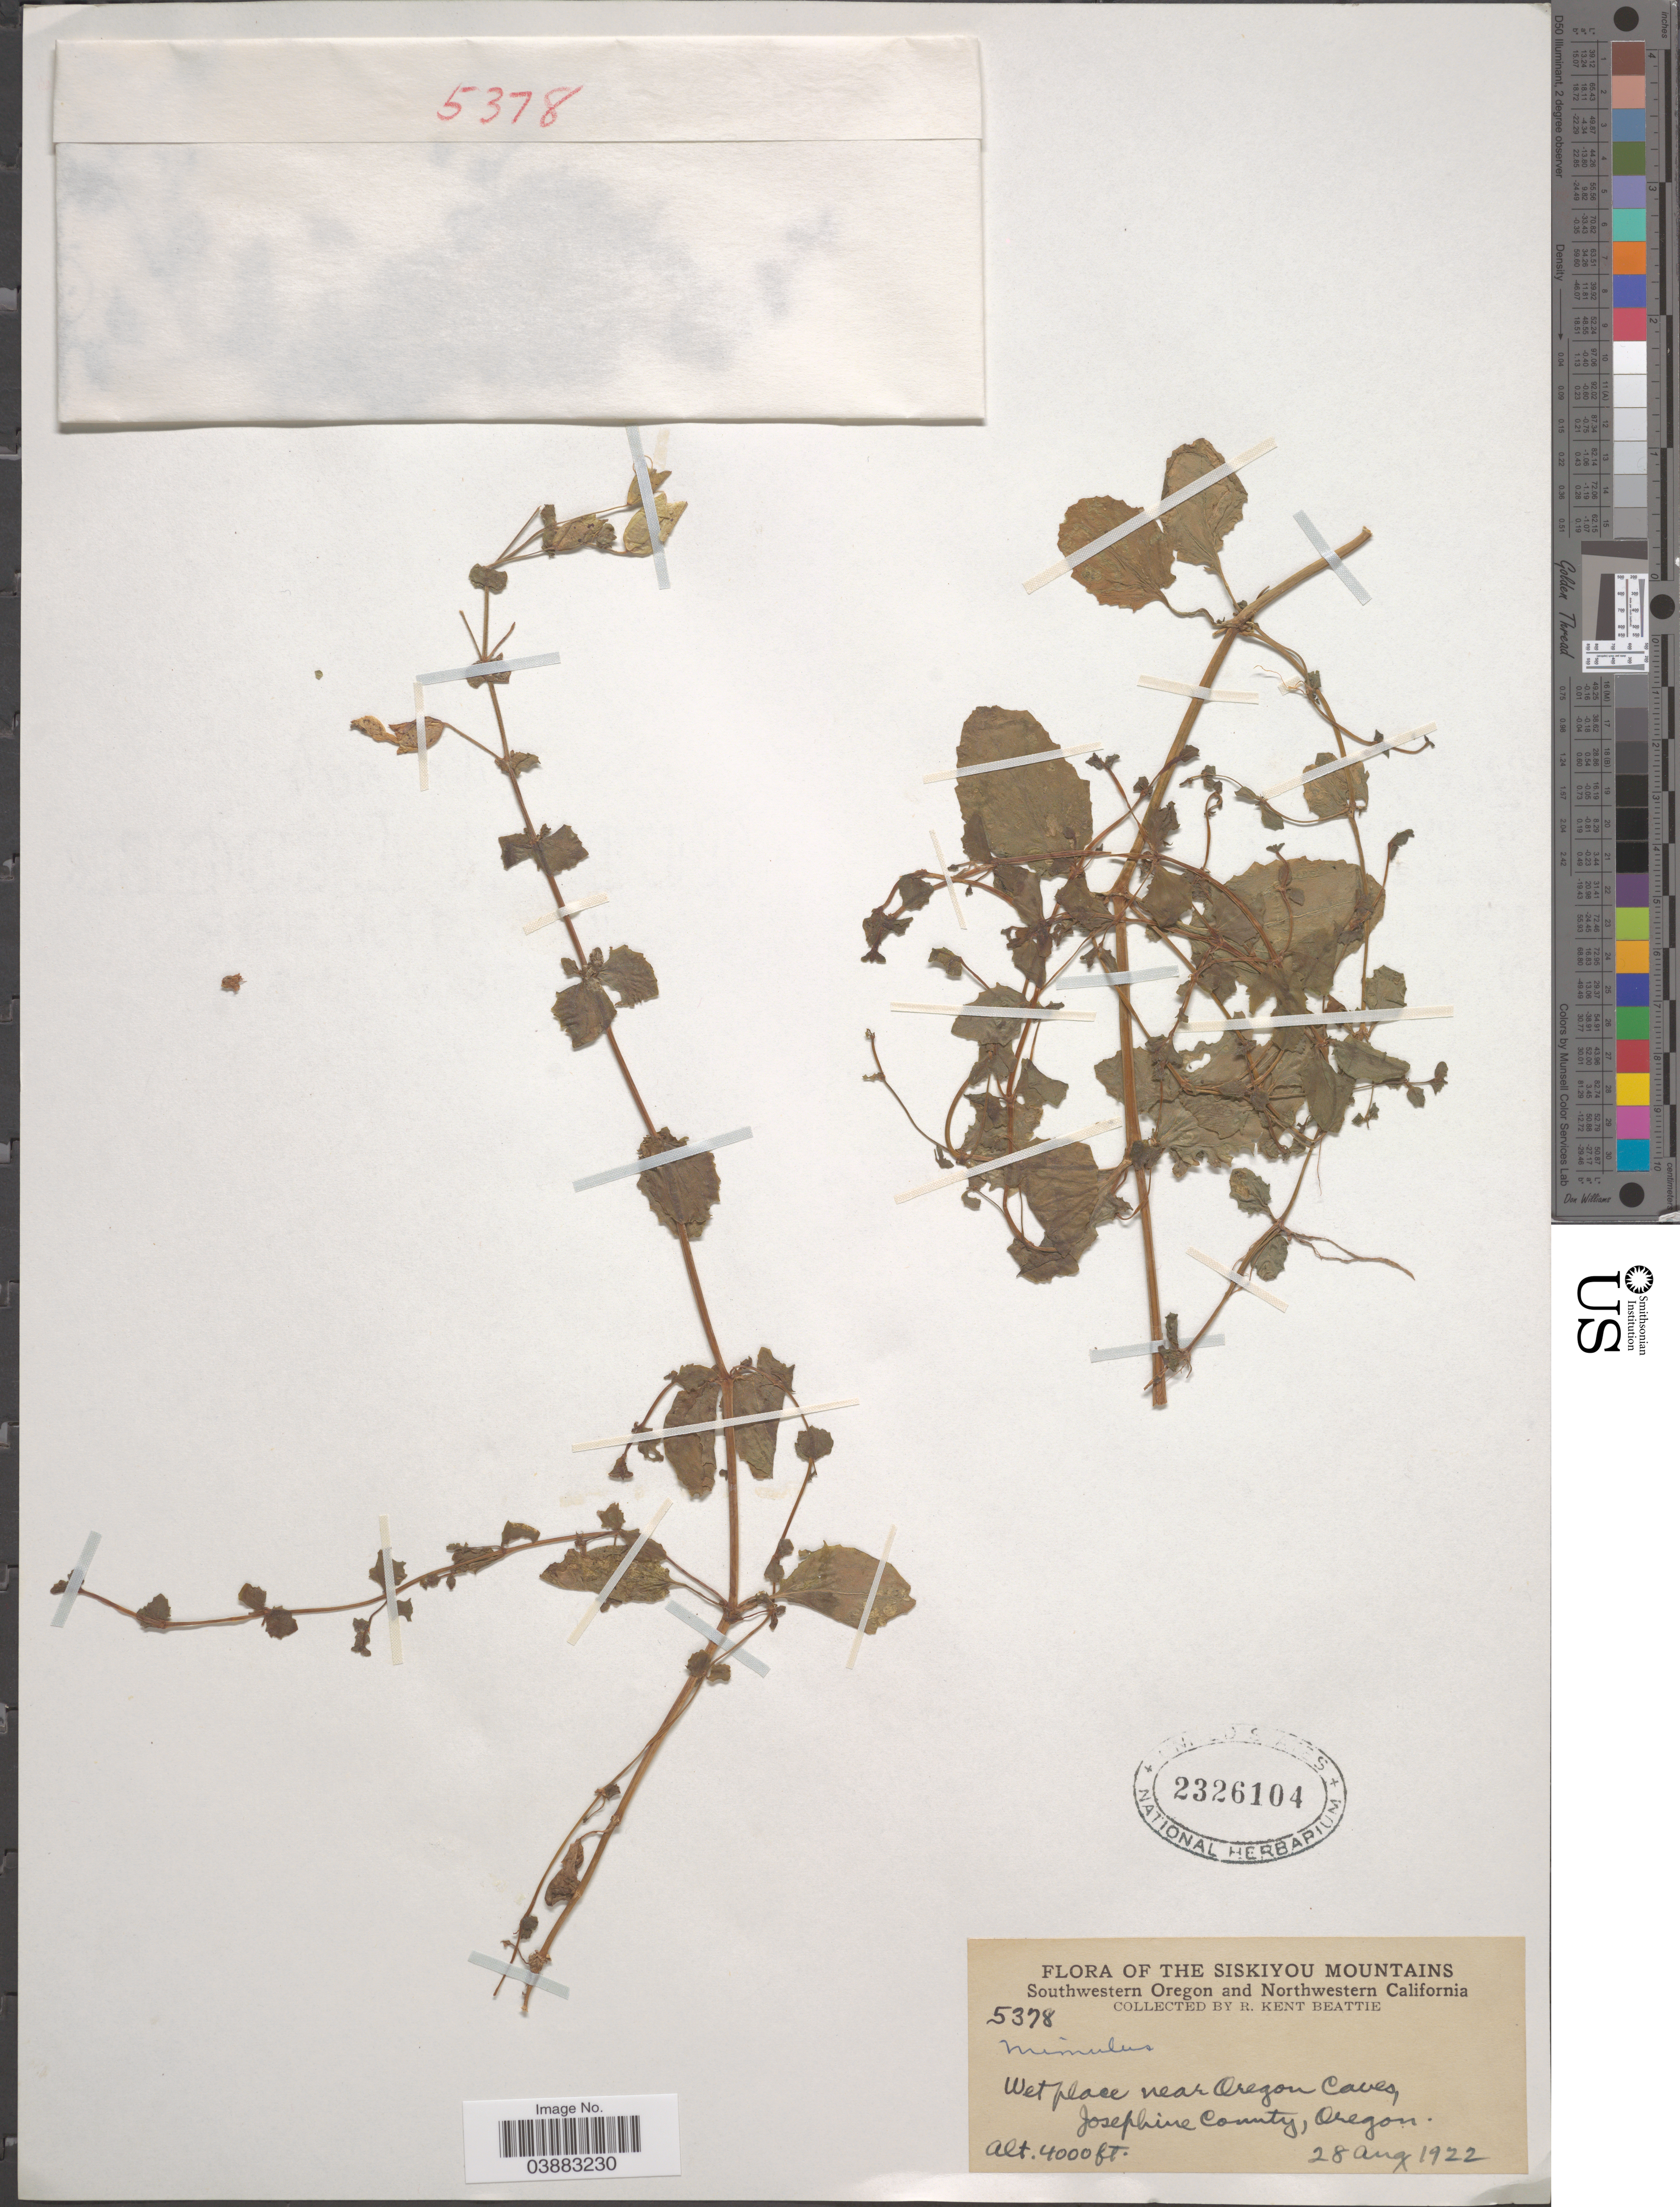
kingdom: Plantae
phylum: Tracheophyta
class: Magnoliopsida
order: Lamiales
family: Phrymaceae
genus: Mimulus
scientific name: Mimulus sp.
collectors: R. K. Beattie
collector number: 5378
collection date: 1922-08-28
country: United States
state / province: Oregon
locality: Siskiyou Mountains. Southwestern Oregon. Wet place near Oregon Caves, Josephine County.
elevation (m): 1219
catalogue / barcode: US 2326104